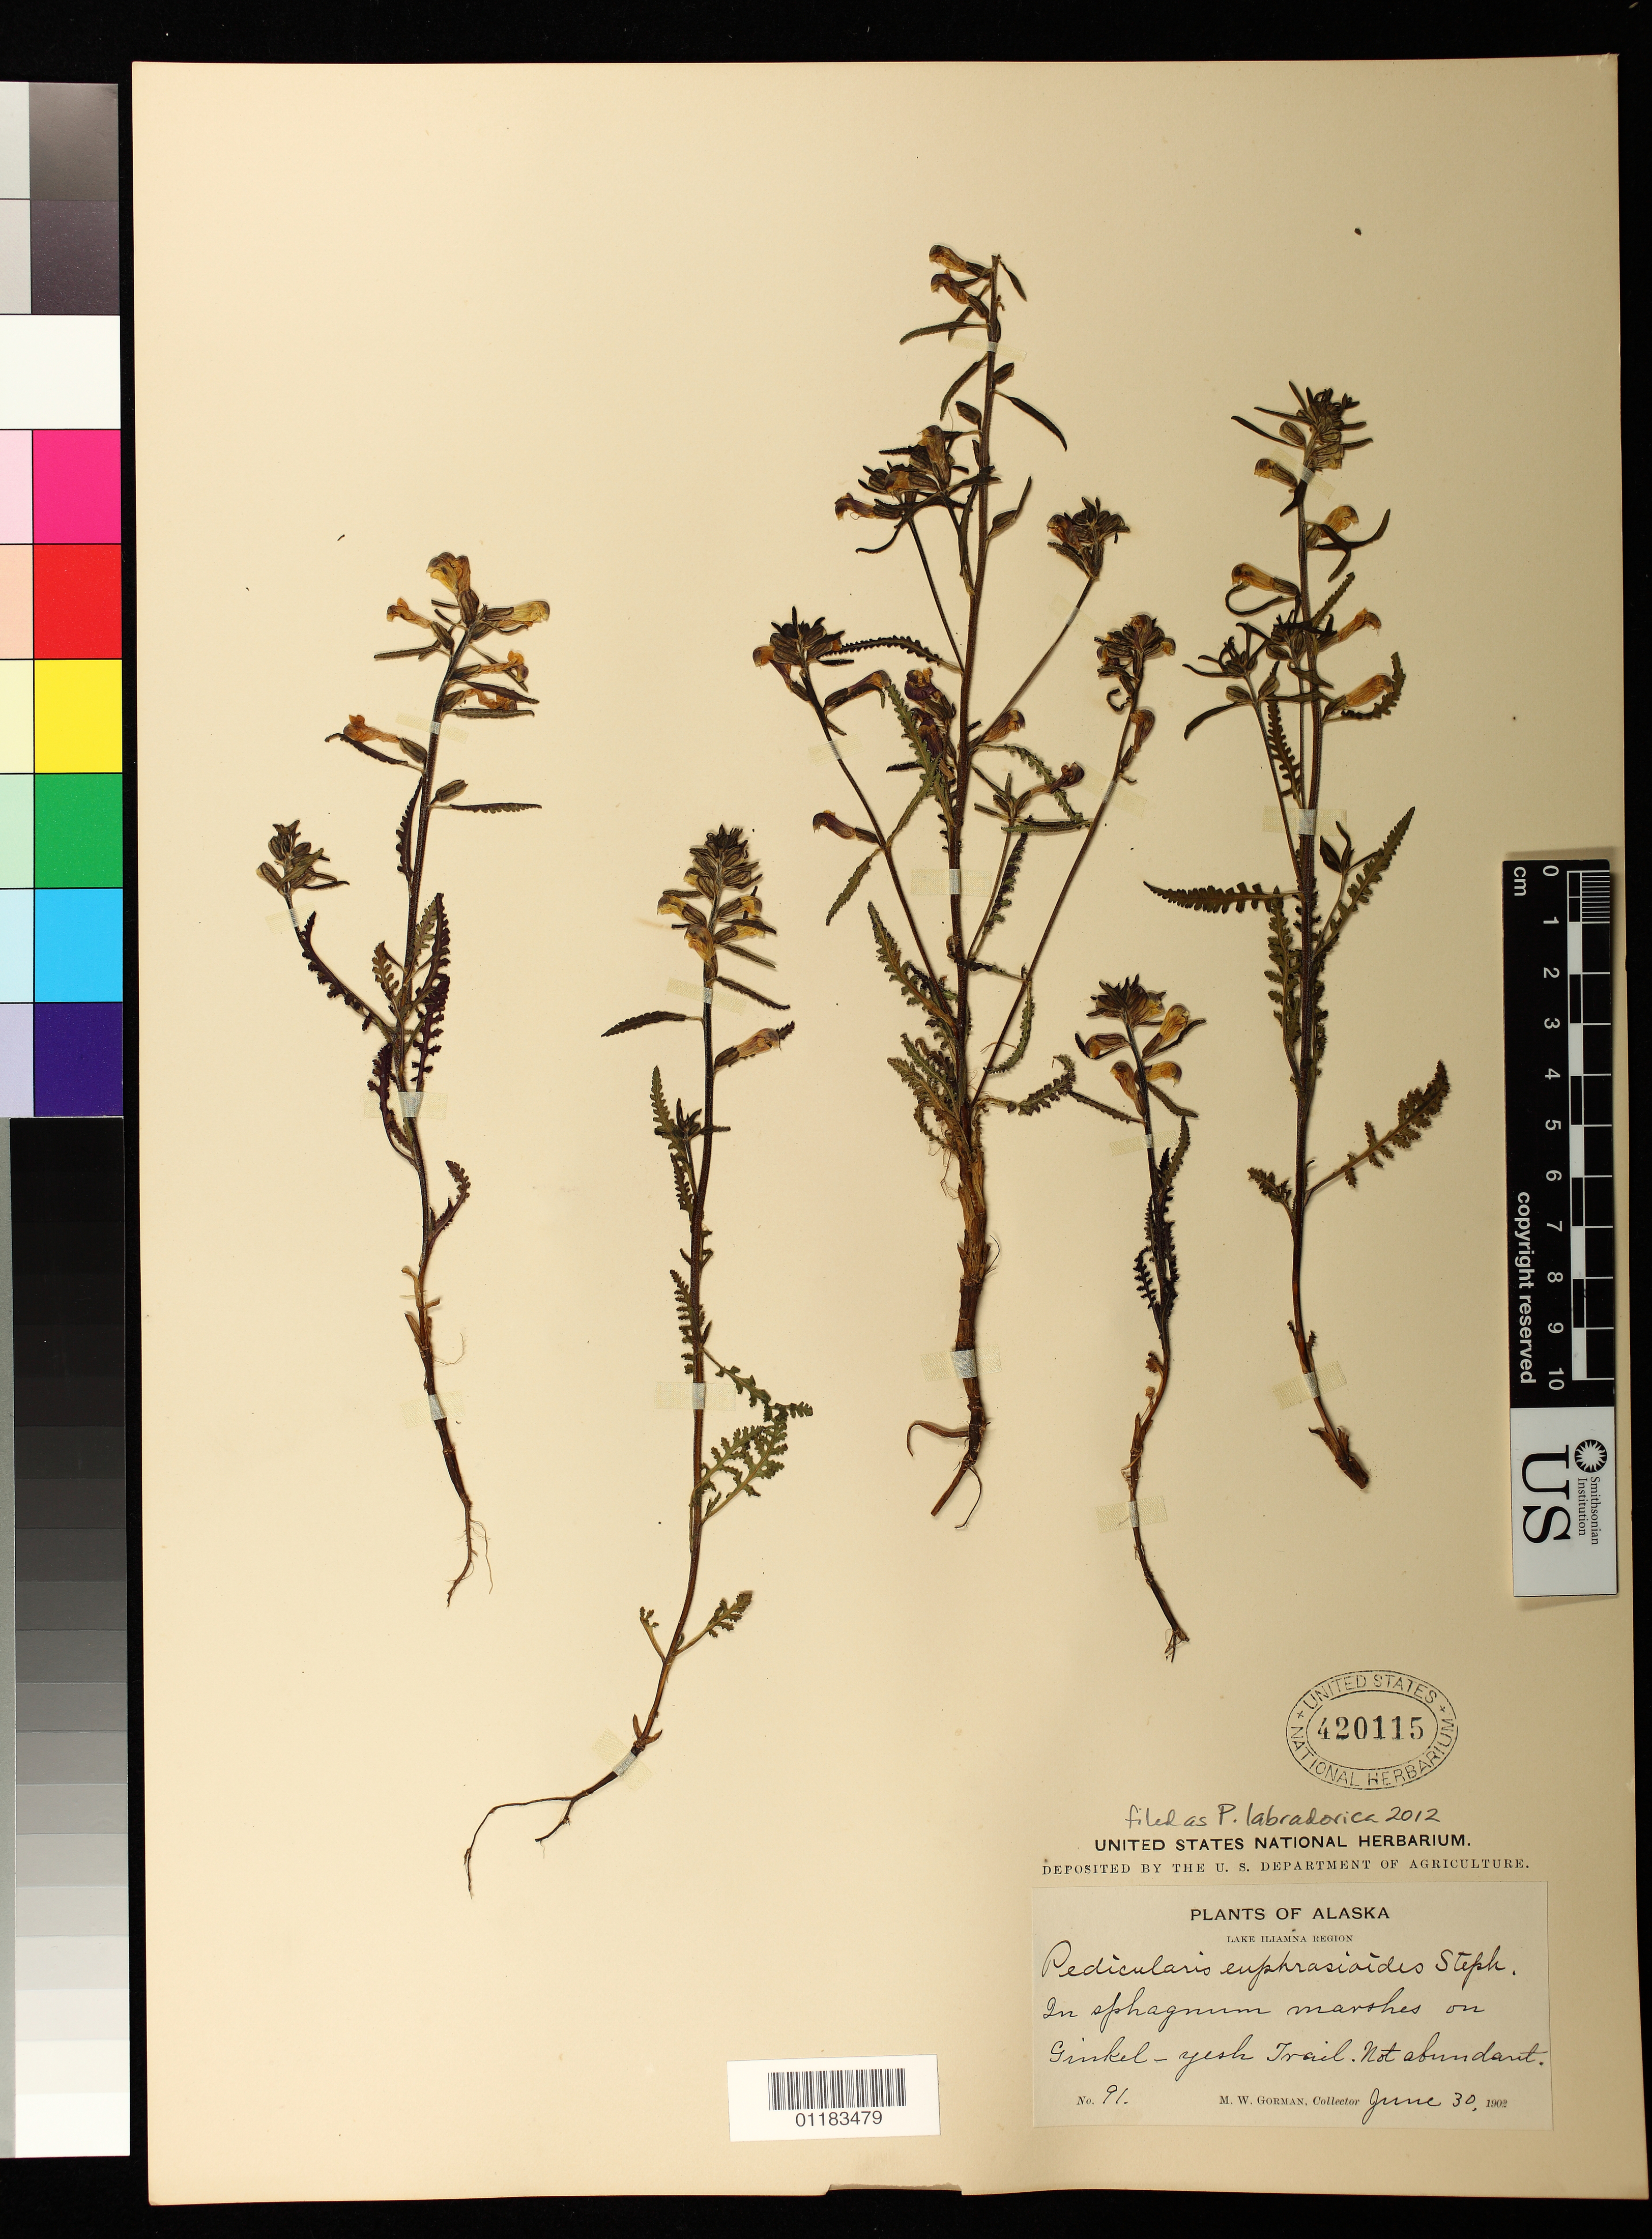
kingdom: Plantae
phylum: Tracheophyta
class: Magnoliopsida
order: Lamiales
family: Orobanchaceae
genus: Pedicularis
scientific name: Pedicularis labradorica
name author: Wirsing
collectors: M. W. Gorman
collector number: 91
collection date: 1902-06-30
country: United States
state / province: Alaska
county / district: Lake and Peninsula Borough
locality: Lake Iliamna Region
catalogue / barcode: US 420115